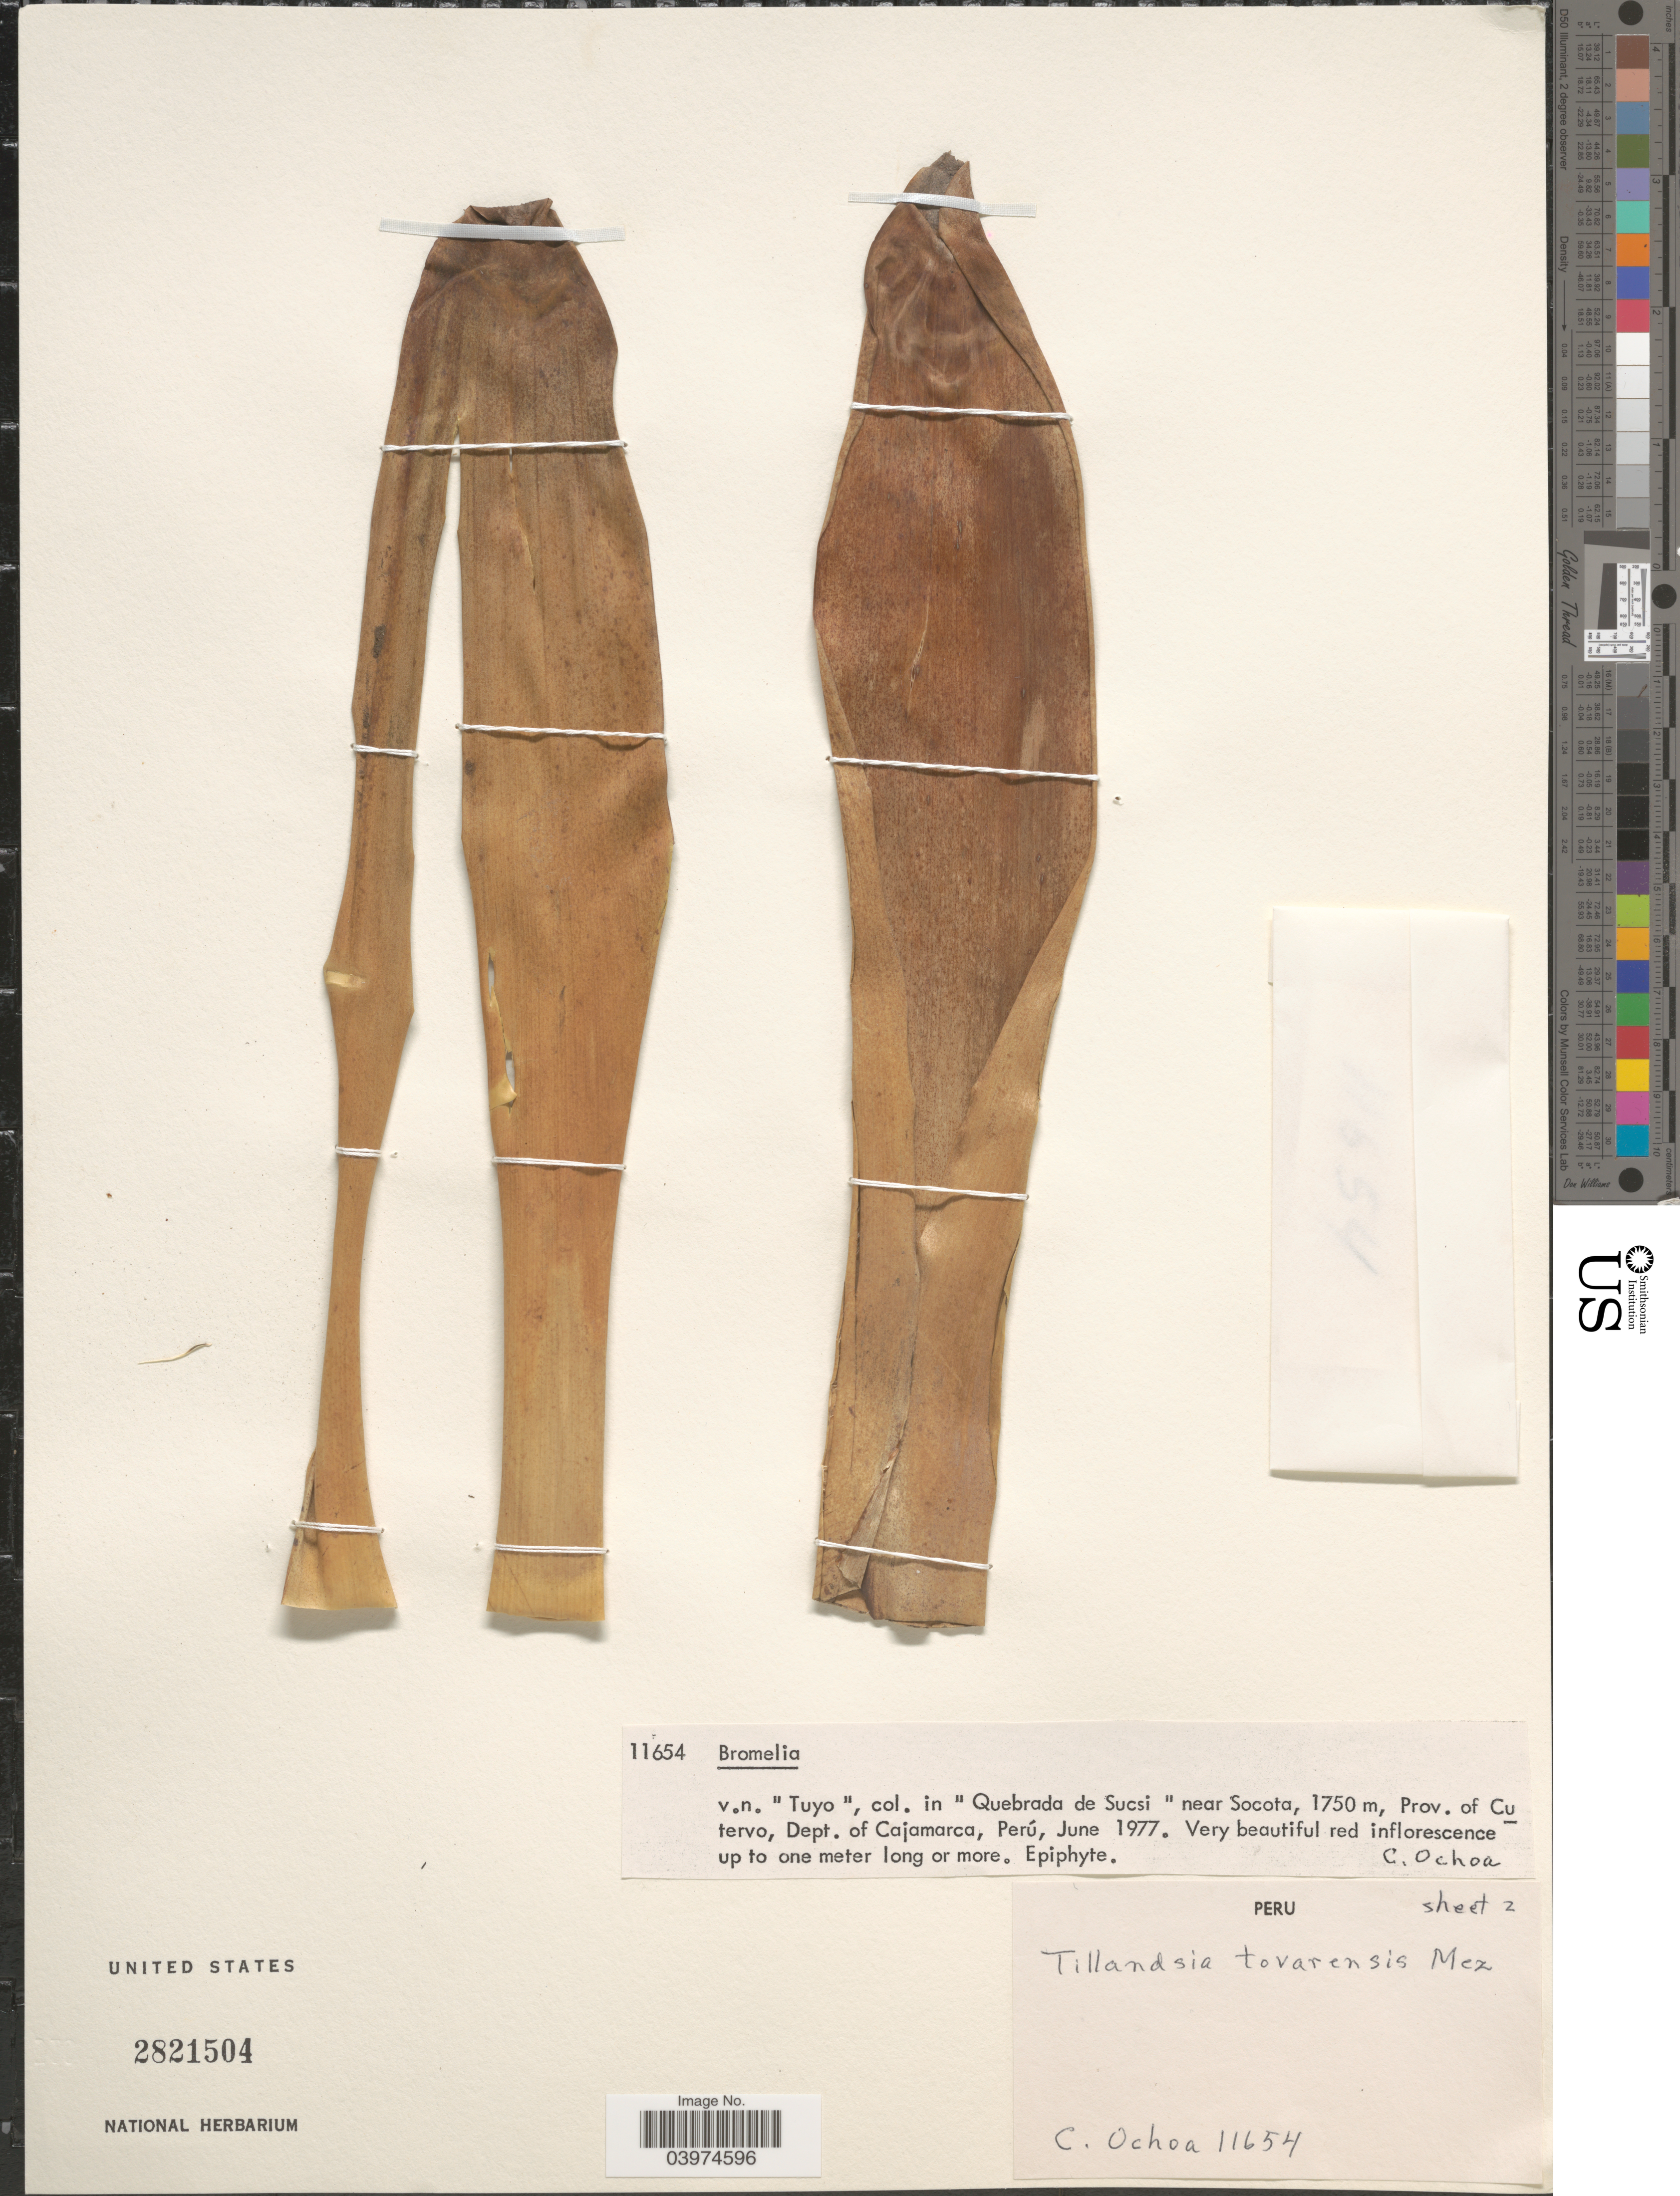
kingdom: Plantae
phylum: Tracheophyta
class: Liliopsida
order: Poales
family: Bromeliaceae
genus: Tillandsia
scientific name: Tillandsia tovarensis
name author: Mez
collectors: C. Ochoa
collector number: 11654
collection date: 1977-06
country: Peru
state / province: Cajamarca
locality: In "Quebrada de Sucsi" near Socota, Prov. of Cutervo, Dept. of Cajamarca.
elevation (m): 1750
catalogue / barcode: US 2821504